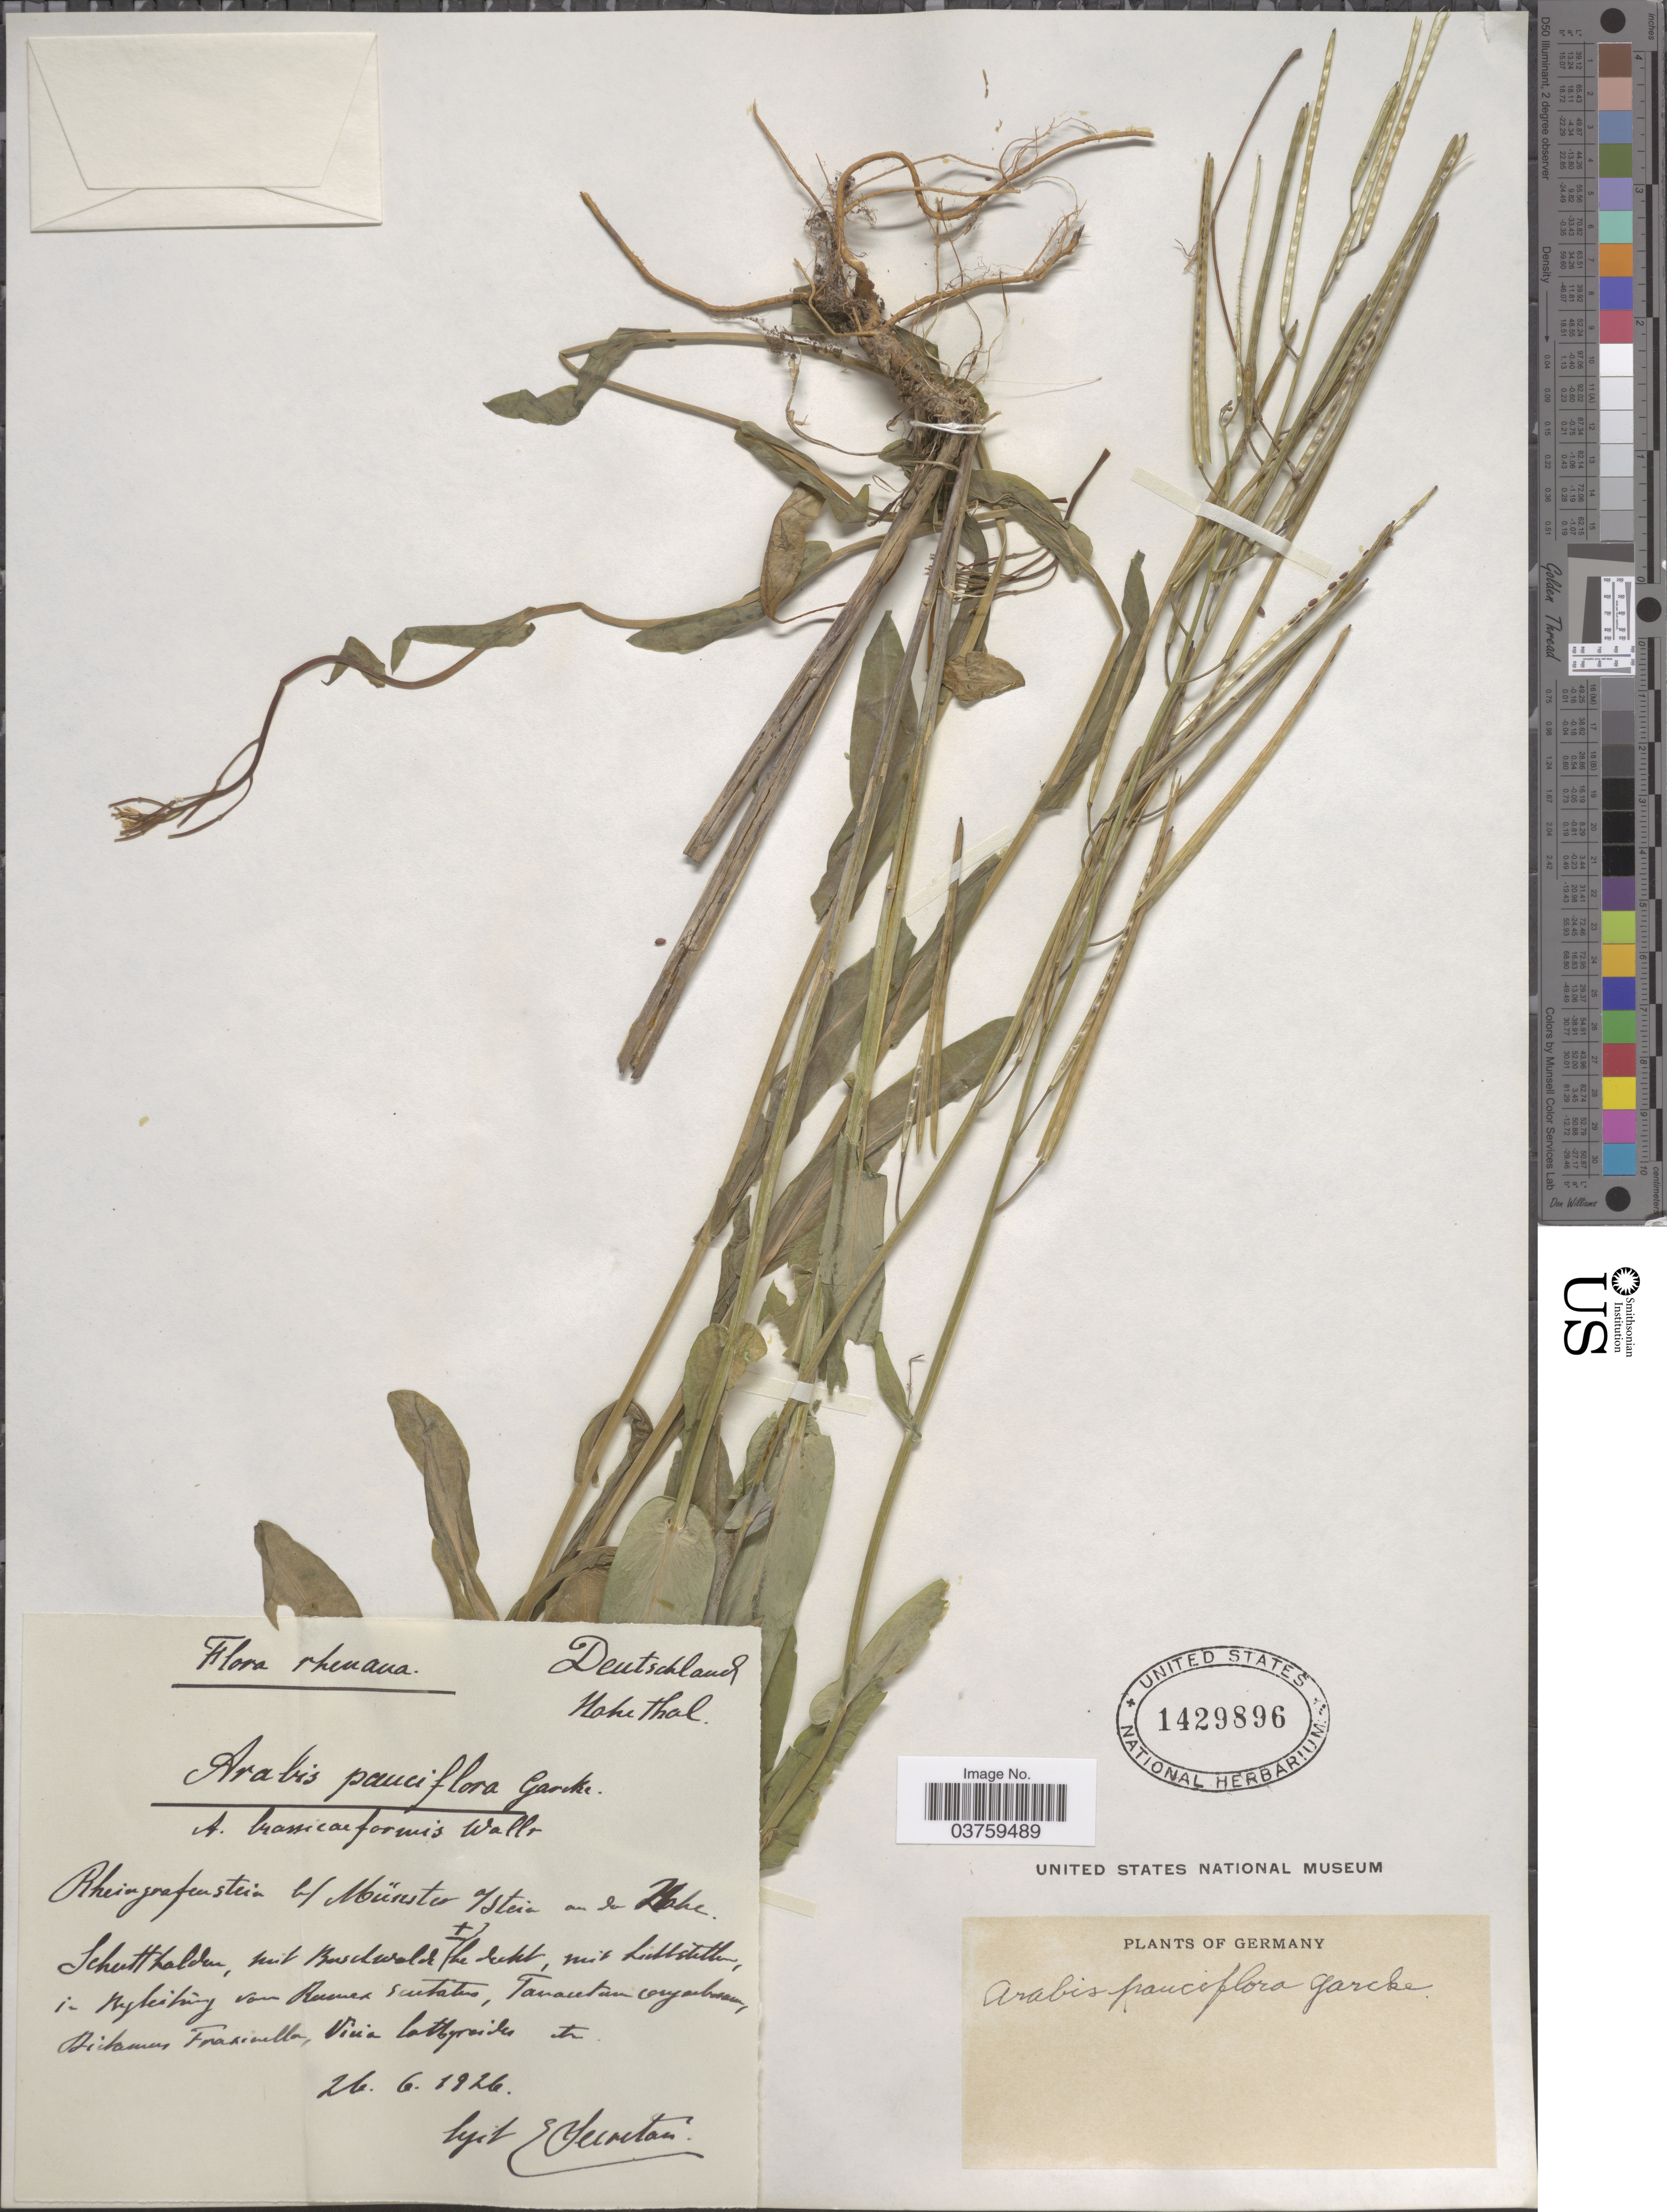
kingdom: Plantae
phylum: Tracheophyta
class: Magnoliopsida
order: Brassicales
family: Brassicaceae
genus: Arabis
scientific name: Arabis pauciflora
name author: Garcke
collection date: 1926-06-26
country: Germany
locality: Rhenana. Rheimsrefenstein b Moünster Istein an su Lake. Schutterhaldren, mit Buschwalr. he rchl*, mit Licllstellen*, i- Ryleihiuj* van Runes scutatino, Tanautun coyuhuan, Nichuas Dnasiulla, Vinia lattyrosles.*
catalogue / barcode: US 1429896